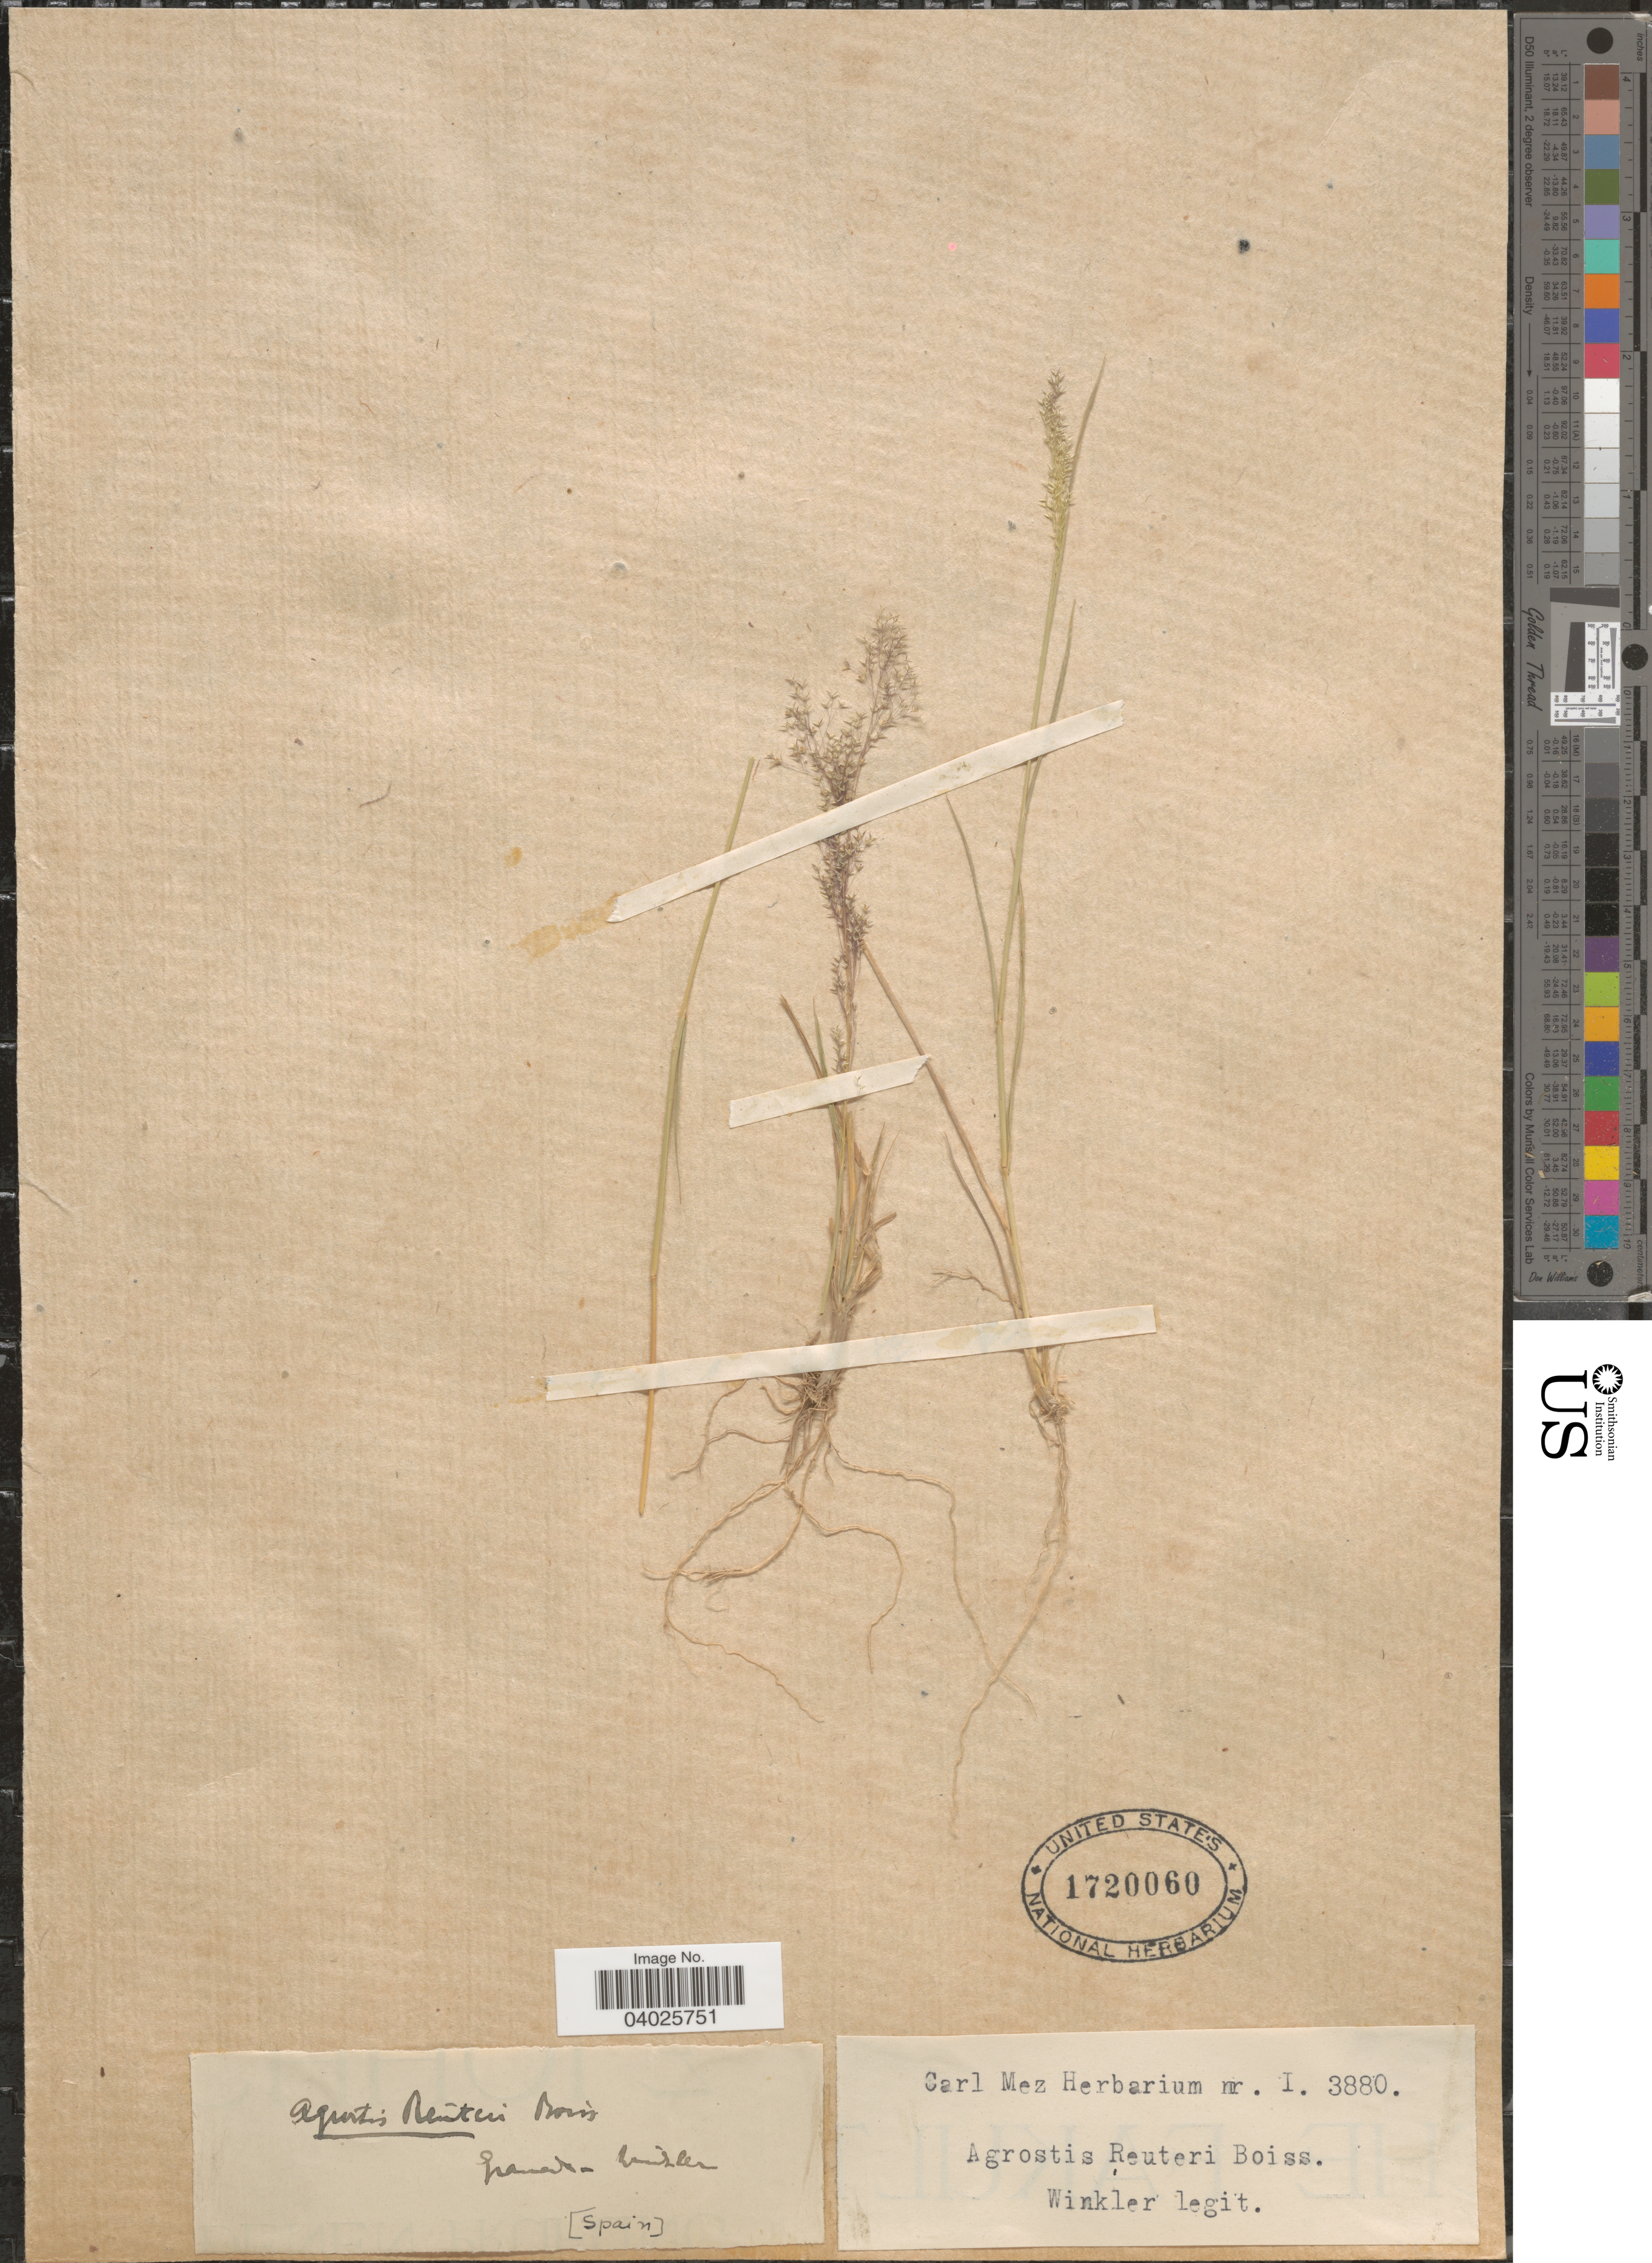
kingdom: Plantae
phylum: Tracheophyta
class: Liliopsida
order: Poales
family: Poaceae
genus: Agrostis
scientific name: Agrostis reuteri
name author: Boiss.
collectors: -. Winkler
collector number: I 3880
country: Spain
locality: Granada.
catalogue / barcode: US 1720060